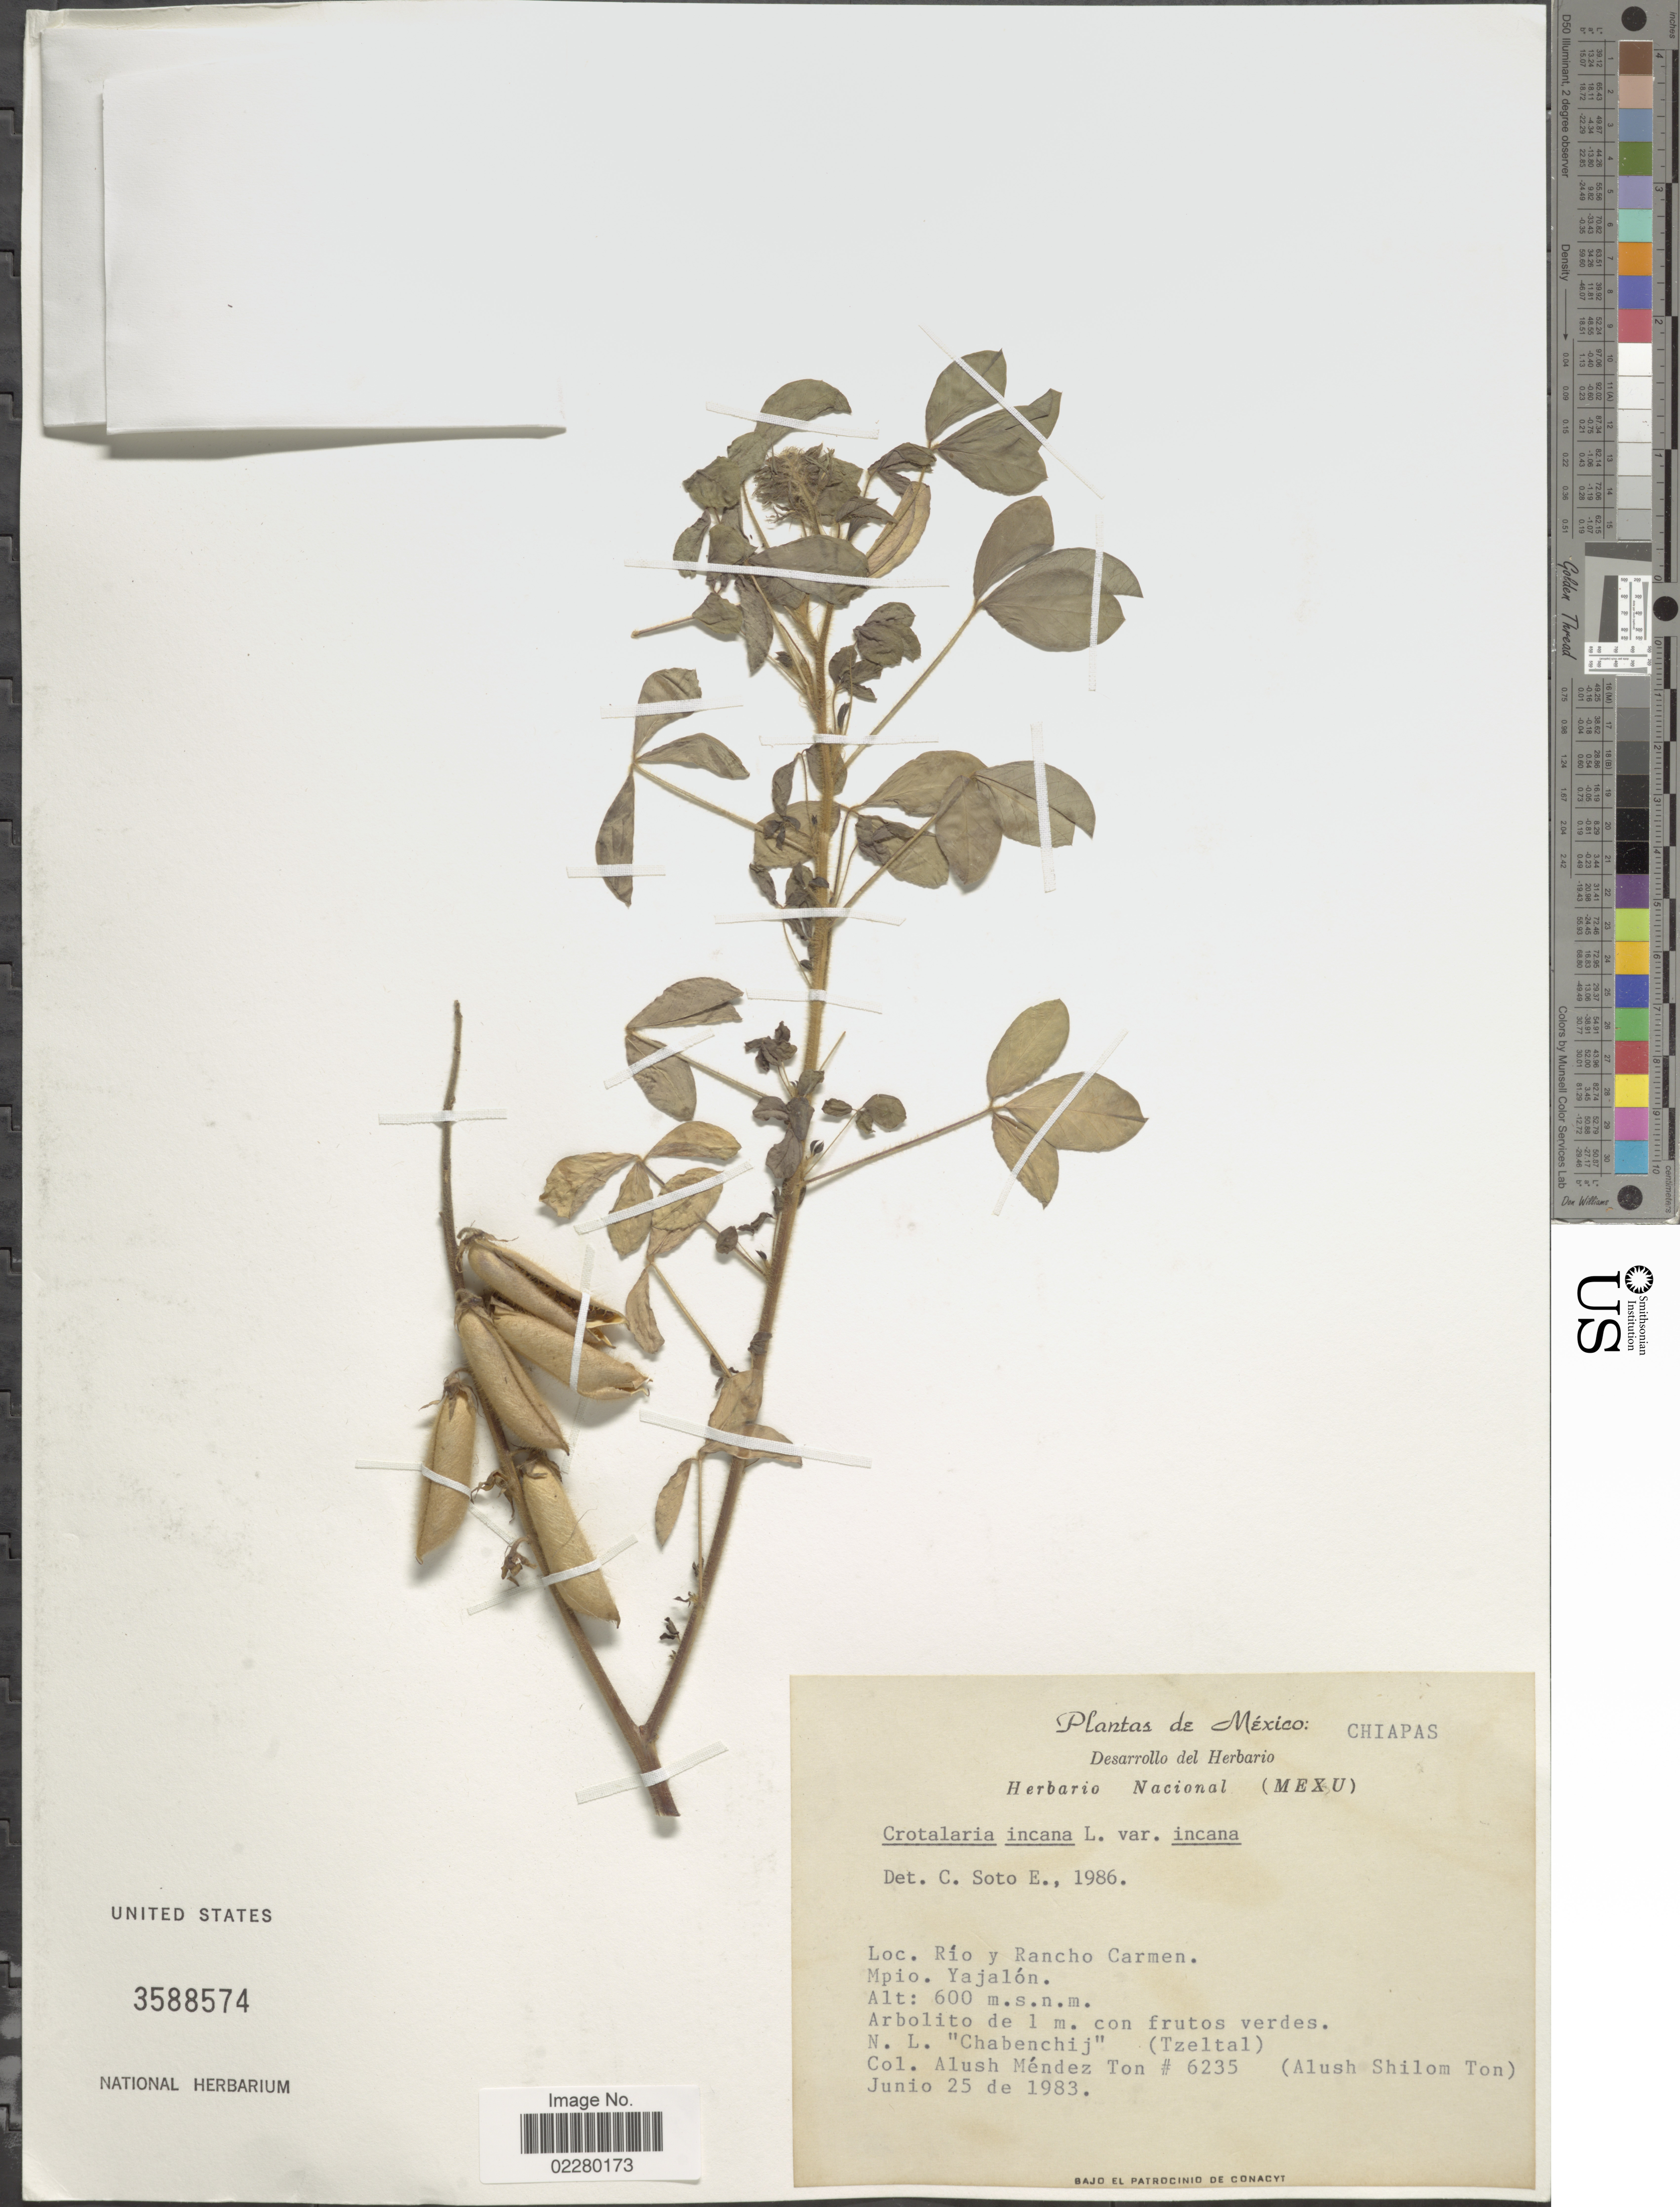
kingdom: Plantae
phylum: Tracheophyta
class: Magnoliopsida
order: Fabales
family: Fabaceae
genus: Crotalaria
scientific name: Crotalaria incana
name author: L.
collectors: A. S. Ton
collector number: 6235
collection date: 1983-06-25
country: Mexico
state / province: Chiapas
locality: Río y Rancho Carmen. Mpio. Yajalón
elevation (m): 600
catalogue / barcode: US 3588574